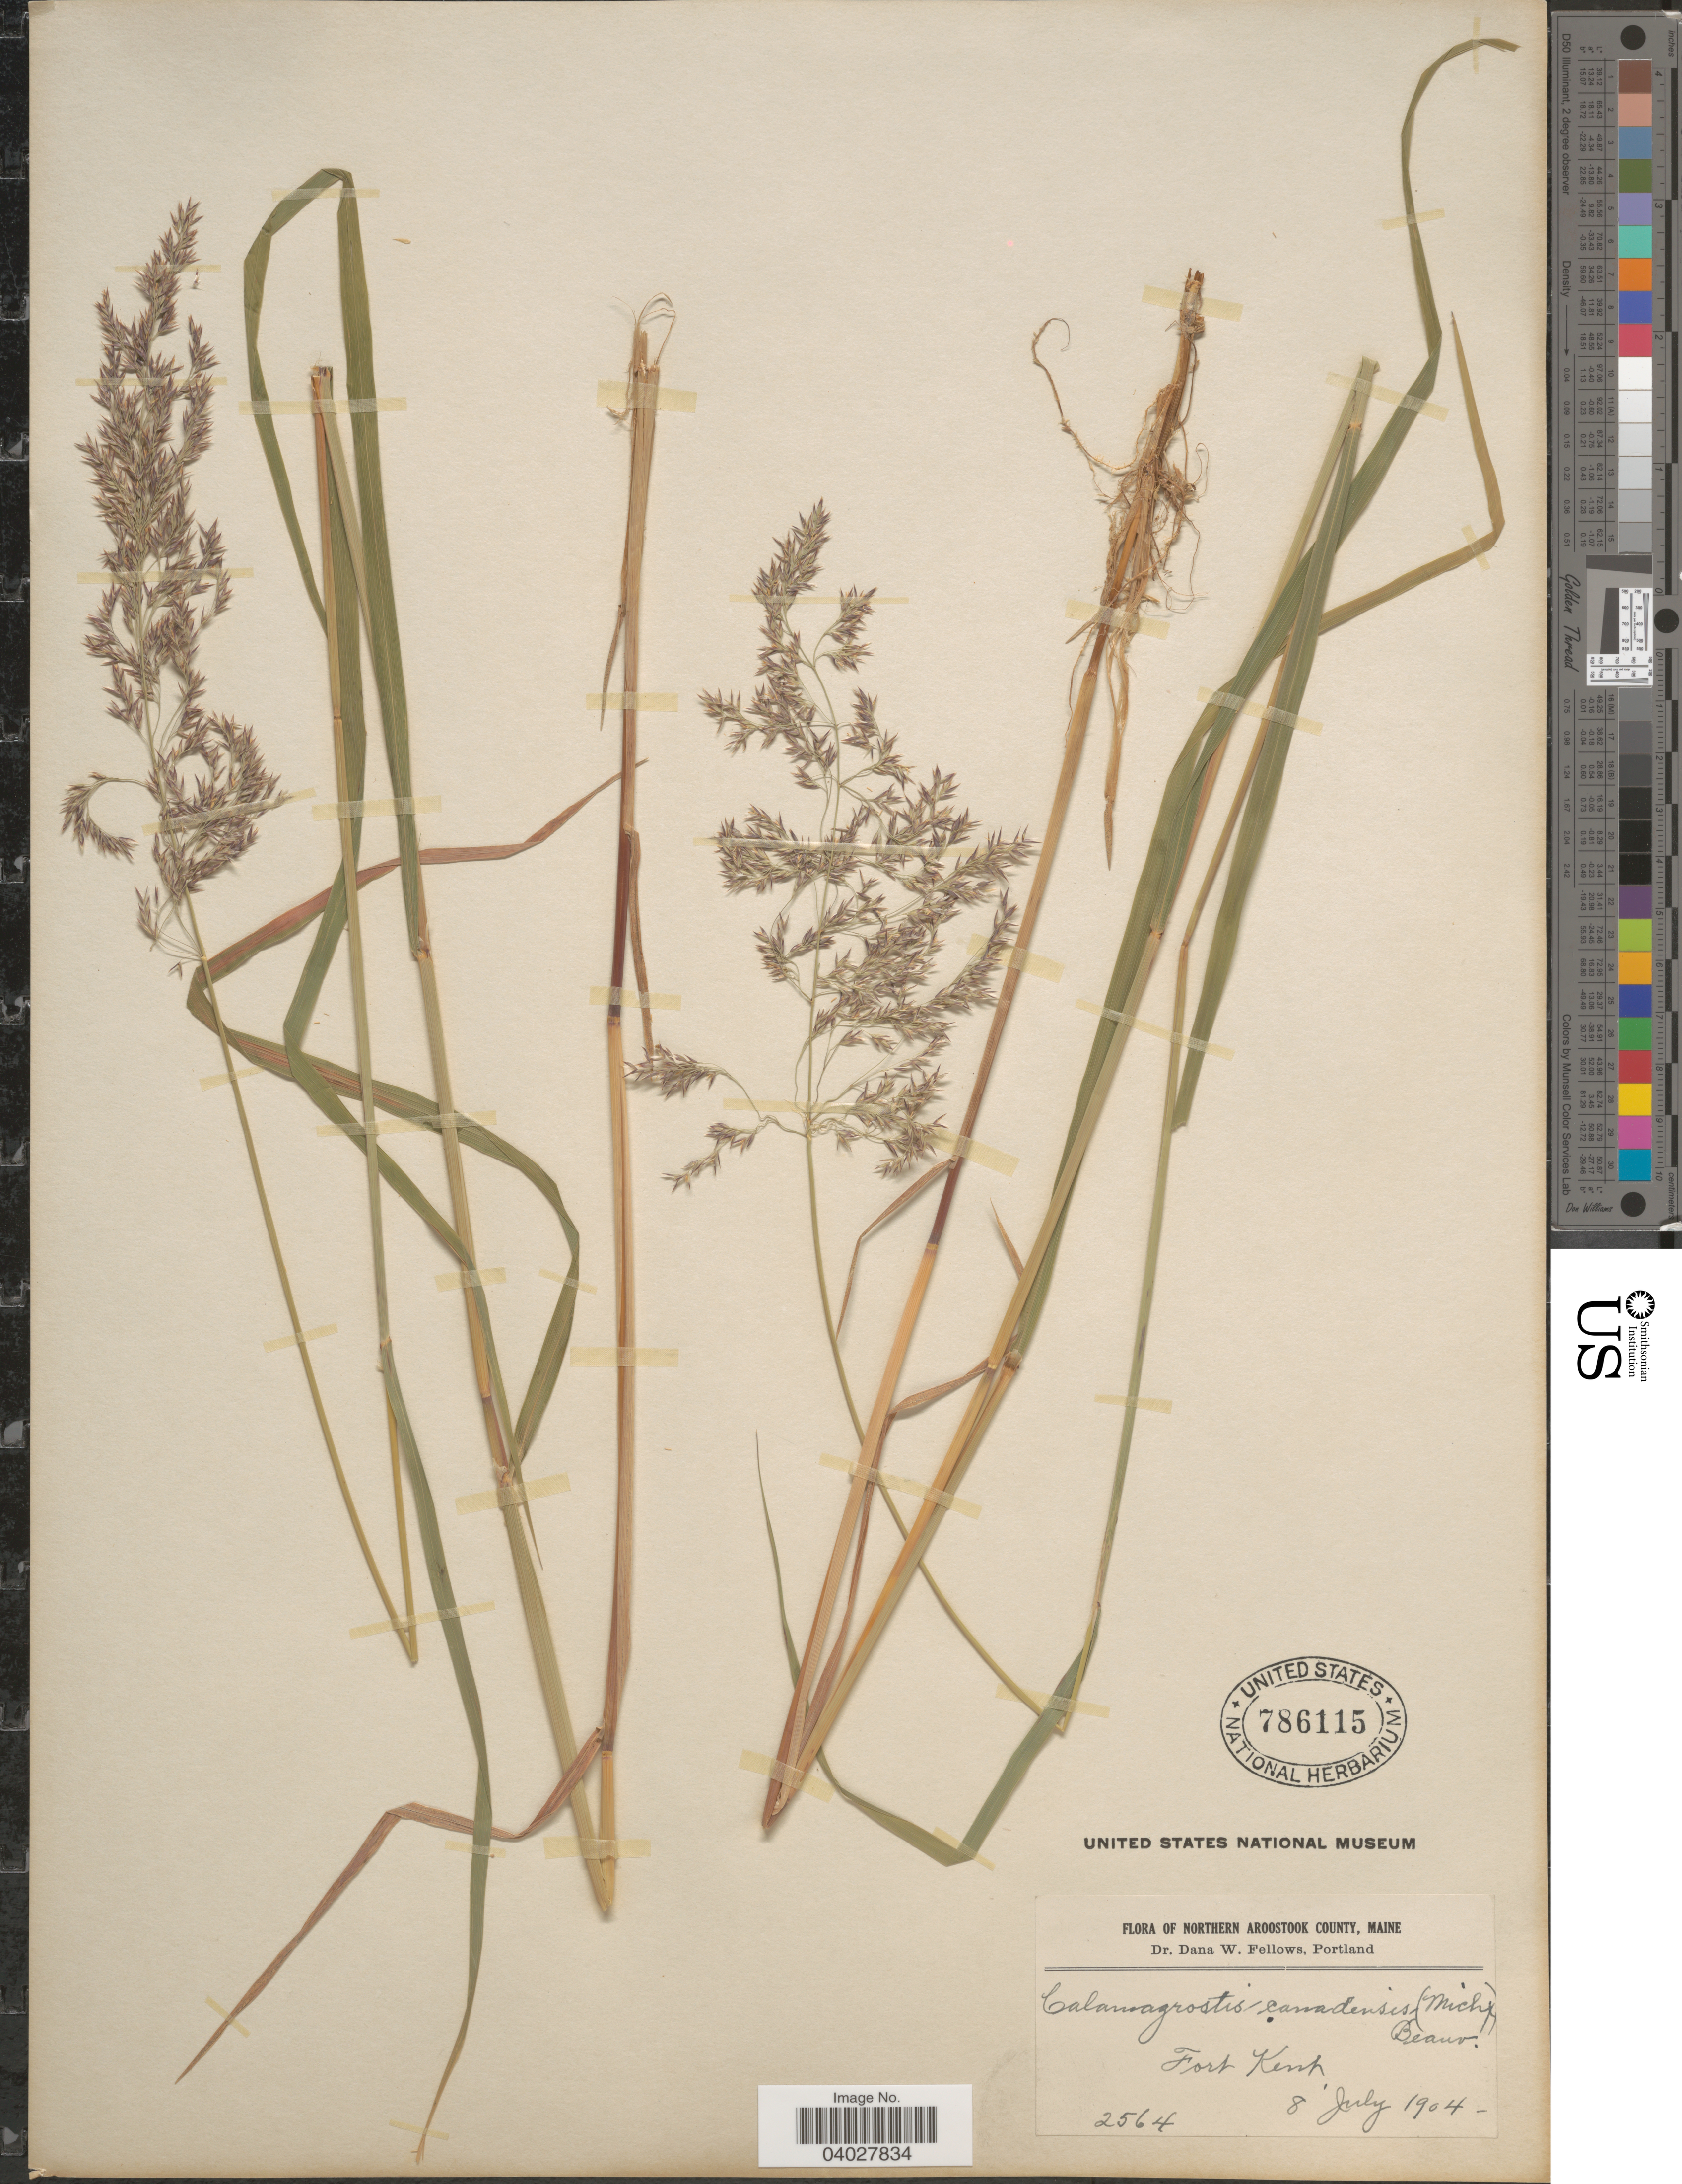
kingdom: Plantae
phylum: Tracheophyta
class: Liliopsida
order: Poales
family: Poaceae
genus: Calamagrostis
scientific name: Calamagrostis canadensis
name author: (Michx.) P. Beauv.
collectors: D. W. Fellows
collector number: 2564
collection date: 1904-07-08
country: United States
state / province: Maine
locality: Northern Aroostook County. Fort Kent.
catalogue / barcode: US 786115